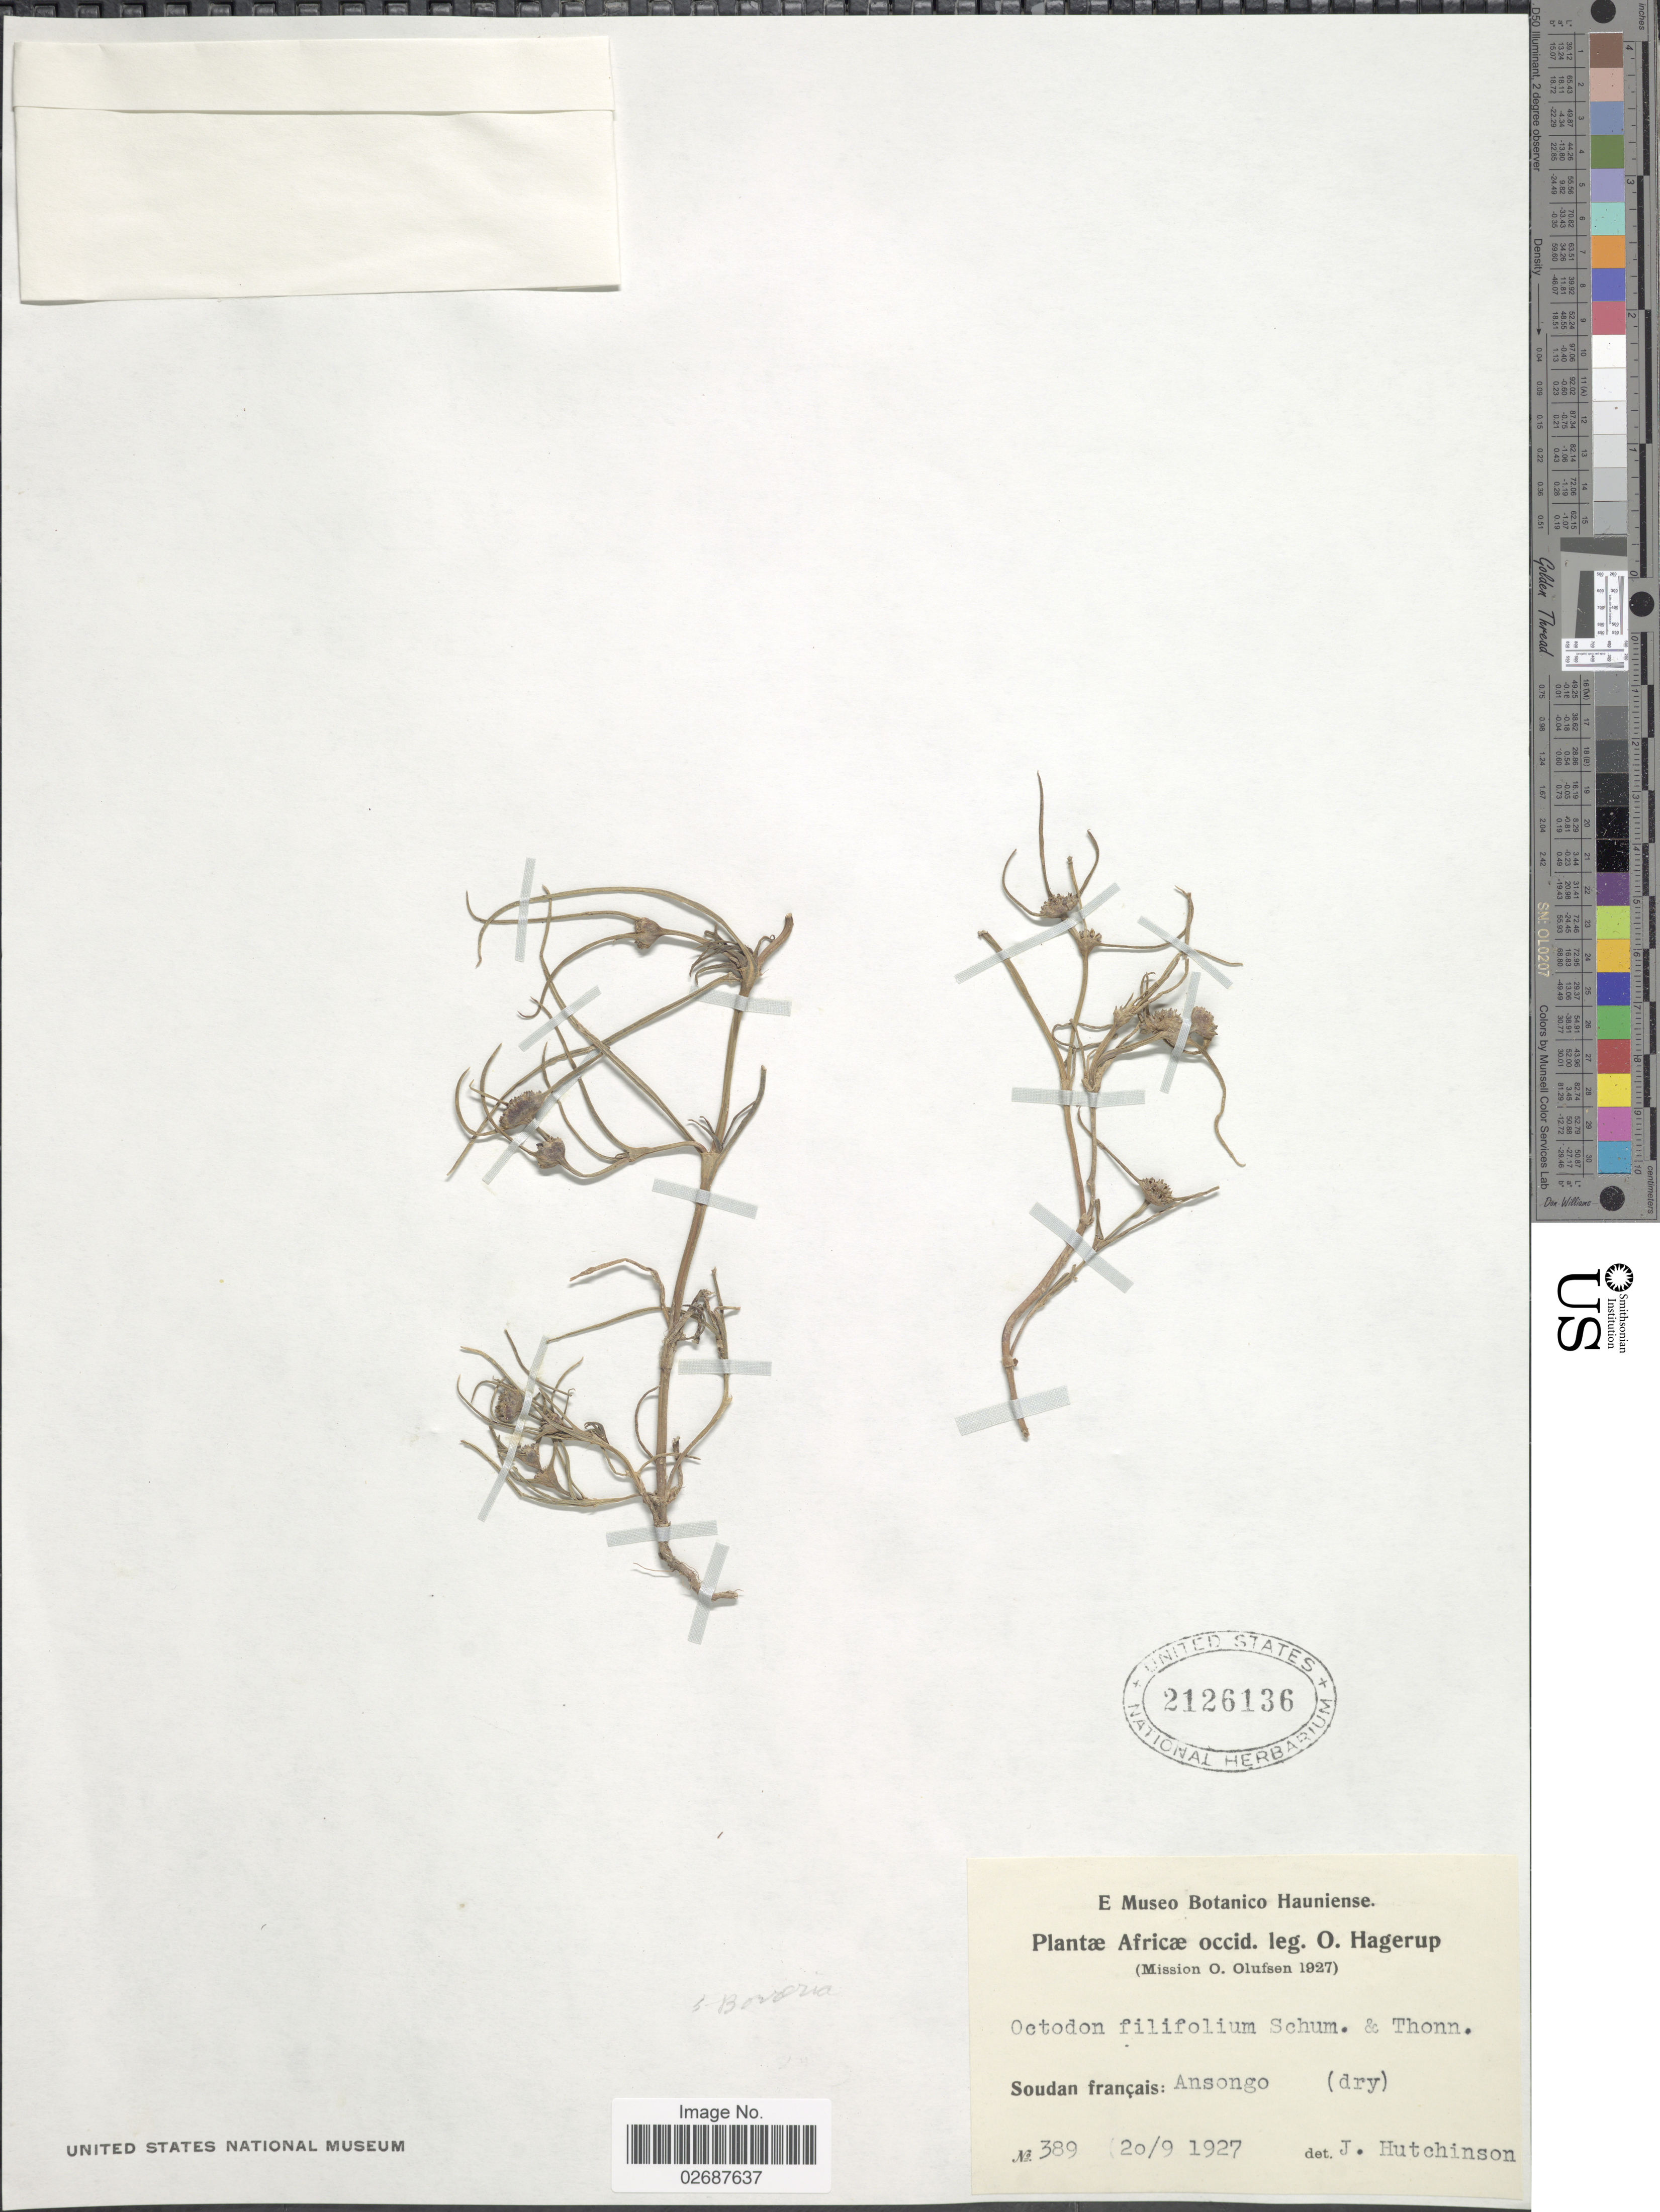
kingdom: Plantae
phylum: Tracheophyta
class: Magnoliopsida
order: Gentianales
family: Rubiaceae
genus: Borreria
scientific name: Borreria filifolia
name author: (Schumach. & Thonn.) K. Schum.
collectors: O. Hagerup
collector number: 389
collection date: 1927-09-20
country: Mali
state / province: Gao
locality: Africae occid., Soudan francais: Ansongo.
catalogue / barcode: US 2126136